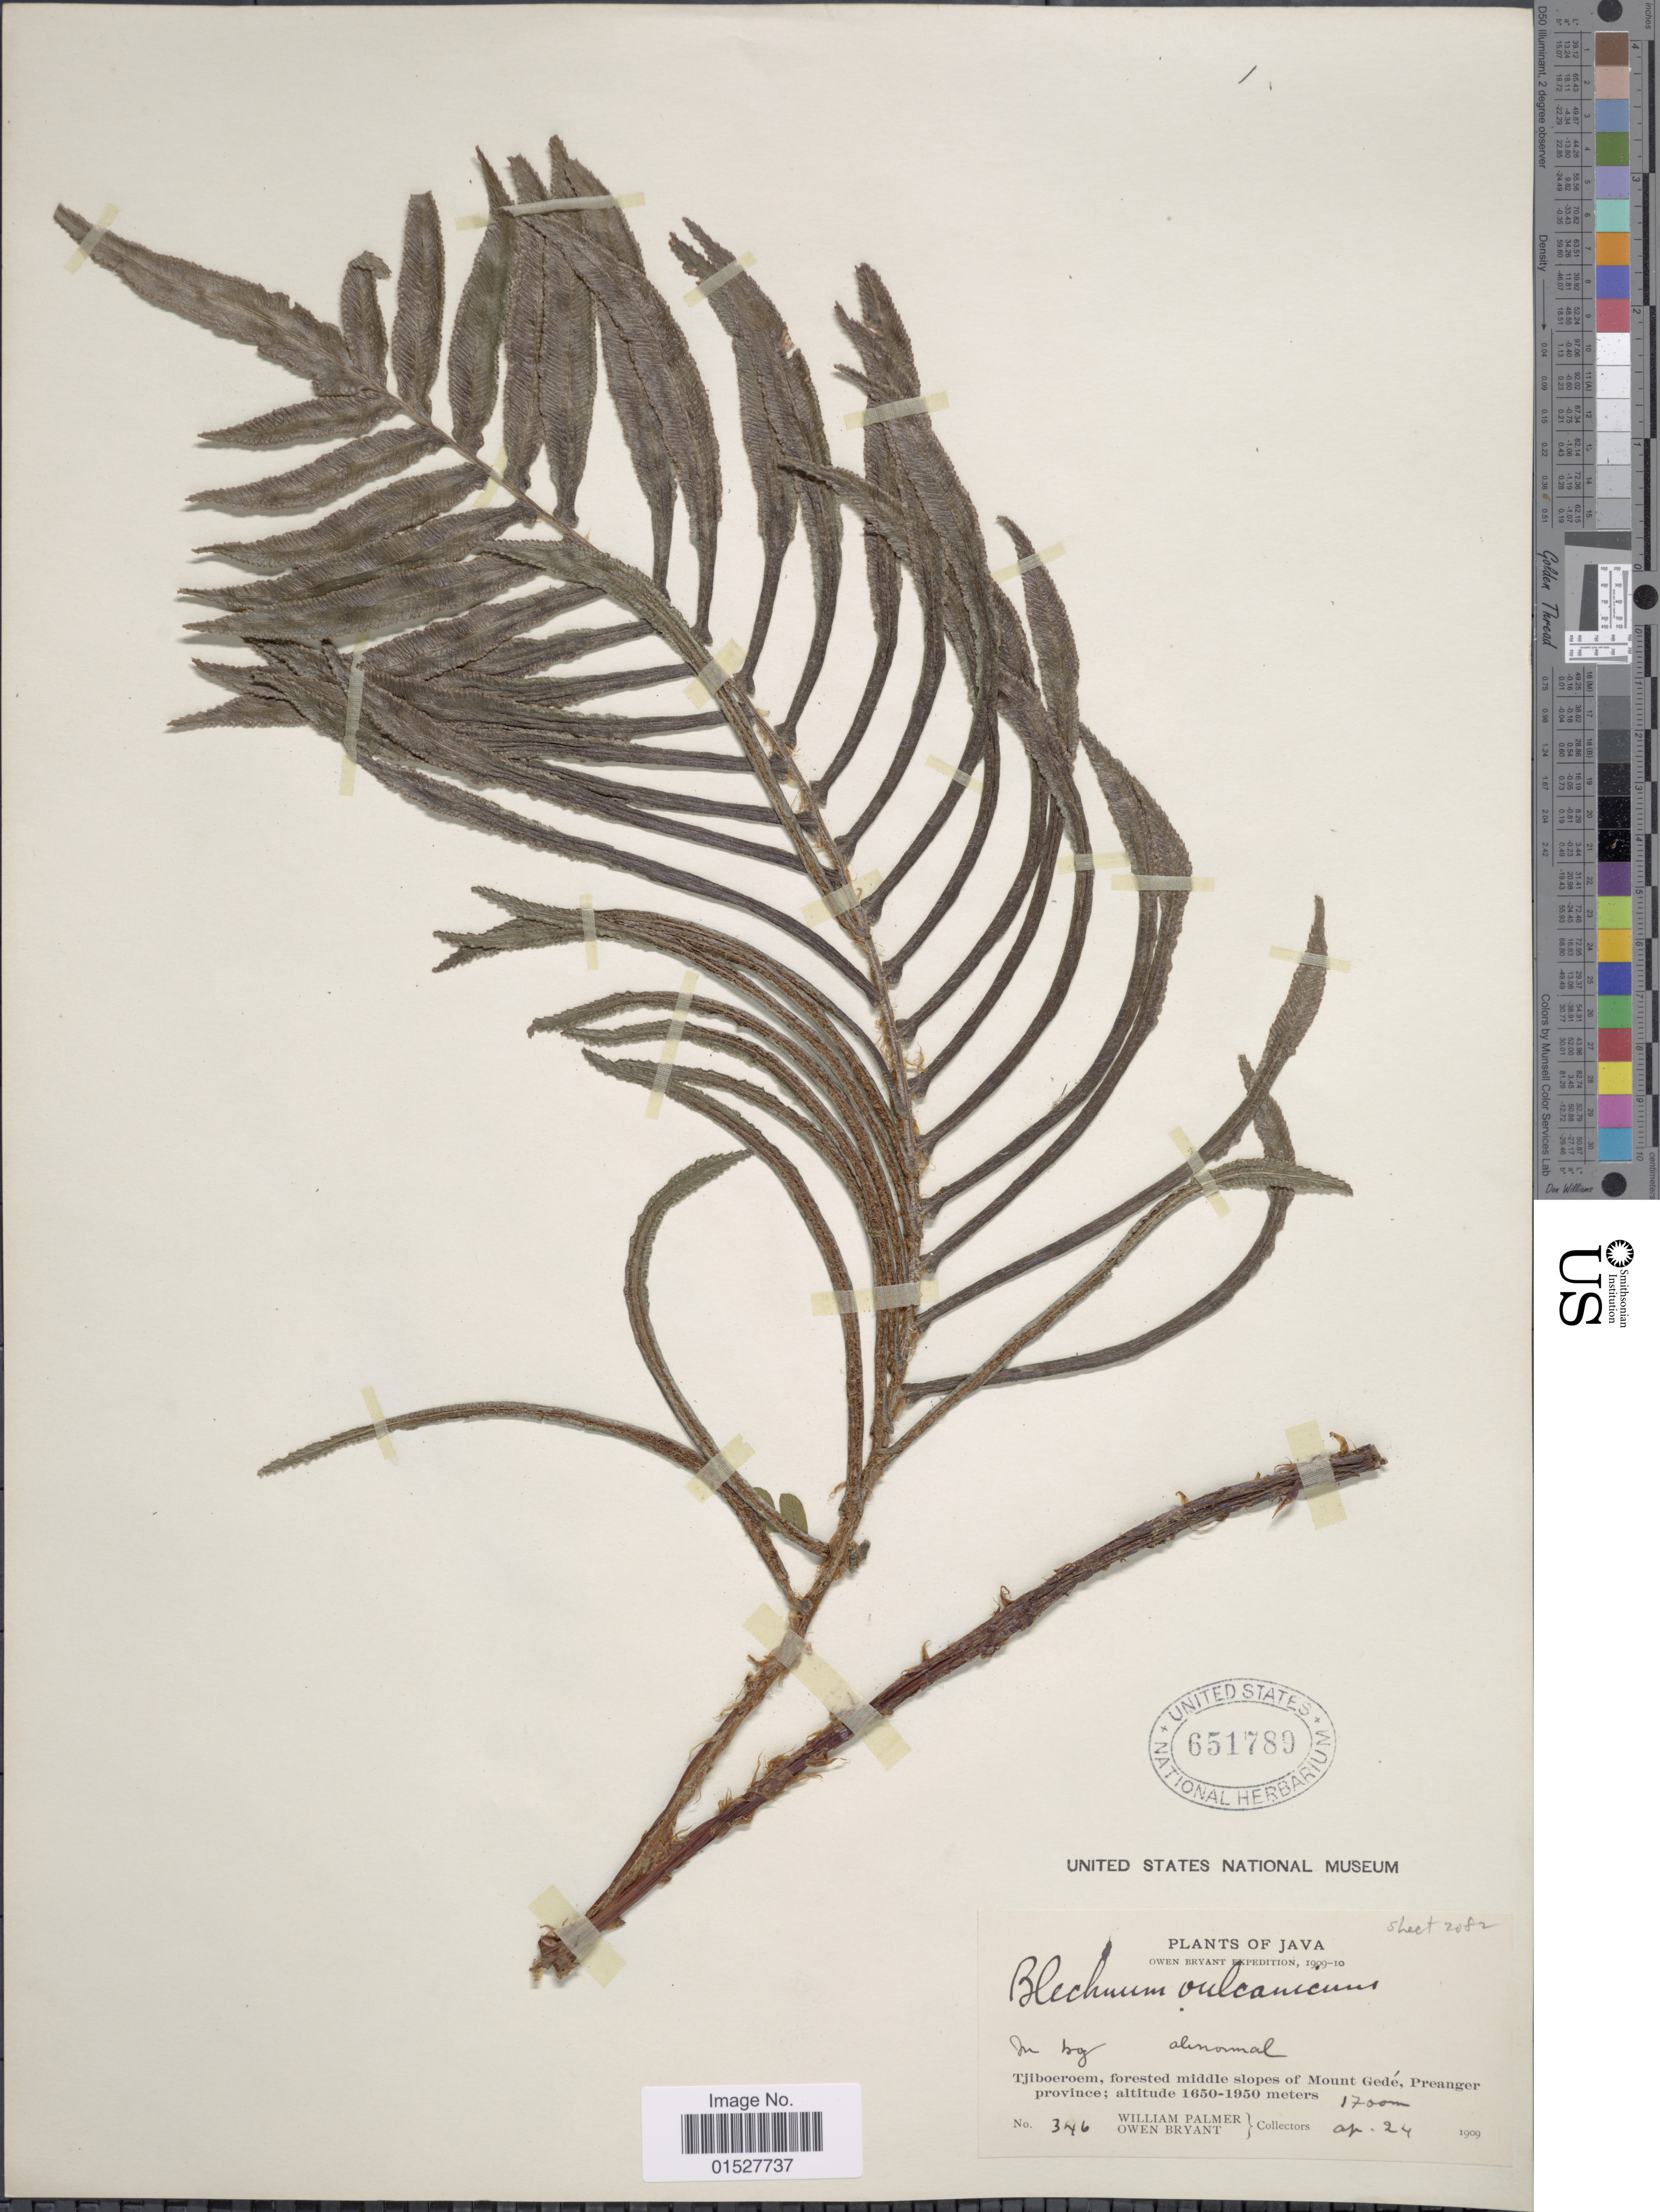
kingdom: Plantae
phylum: Tracheophyta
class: Polypodiopsida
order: Polypodiales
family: Blechnaceae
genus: Blechnum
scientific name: Blechnum vulcanicum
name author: (Blume) Kuhn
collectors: W. Palmer & O. Bryant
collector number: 346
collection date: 1909-04-24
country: Indonesia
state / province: Java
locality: Tjiboeroem, forested middle slopes of Mount Gedeh, Preanger province.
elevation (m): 1700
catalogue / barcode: US 651789